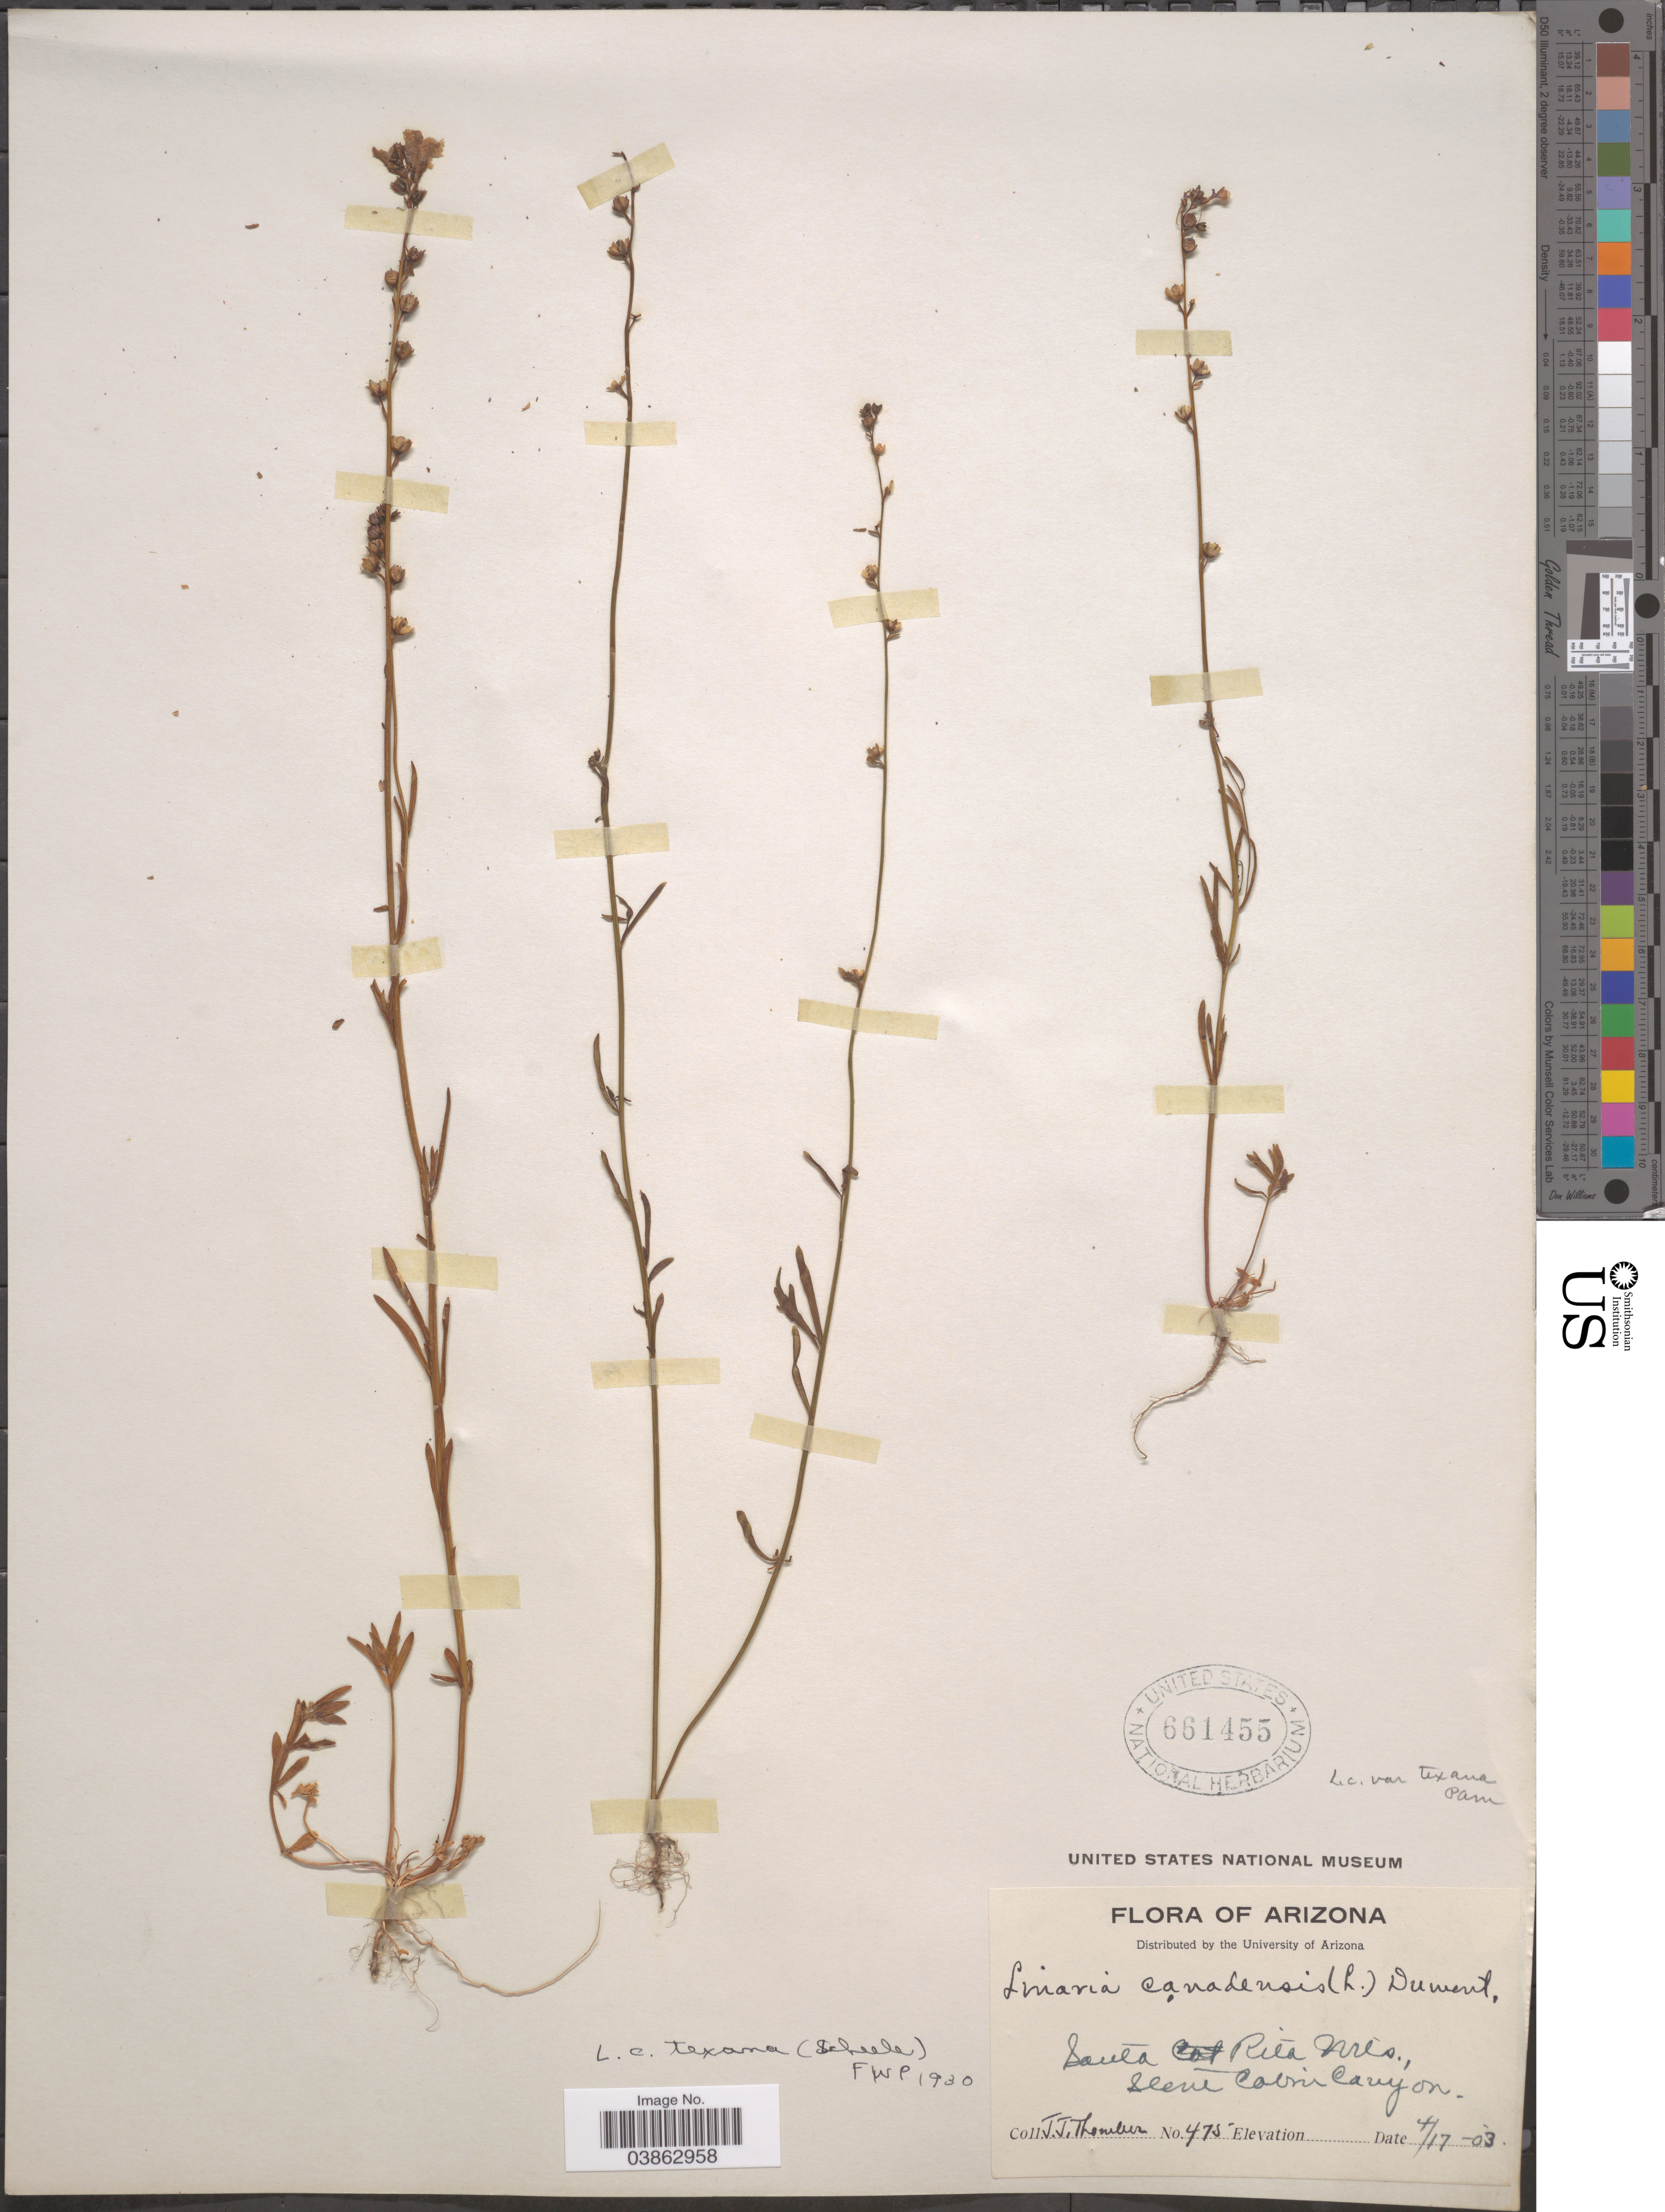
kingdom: Plantae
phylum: Tracheophyta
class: Magnoliopsida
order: Lamiales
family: Plantaginaceae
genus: Linaria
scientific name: Linaria texana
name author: Scheele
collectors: J. Thornber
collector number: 475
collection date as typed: Transcribed d/m/y: 17/4/3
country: United States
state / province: Arizona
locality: Santa Rita Mts., Stone Cabin Canyon.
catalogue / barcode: US 661455